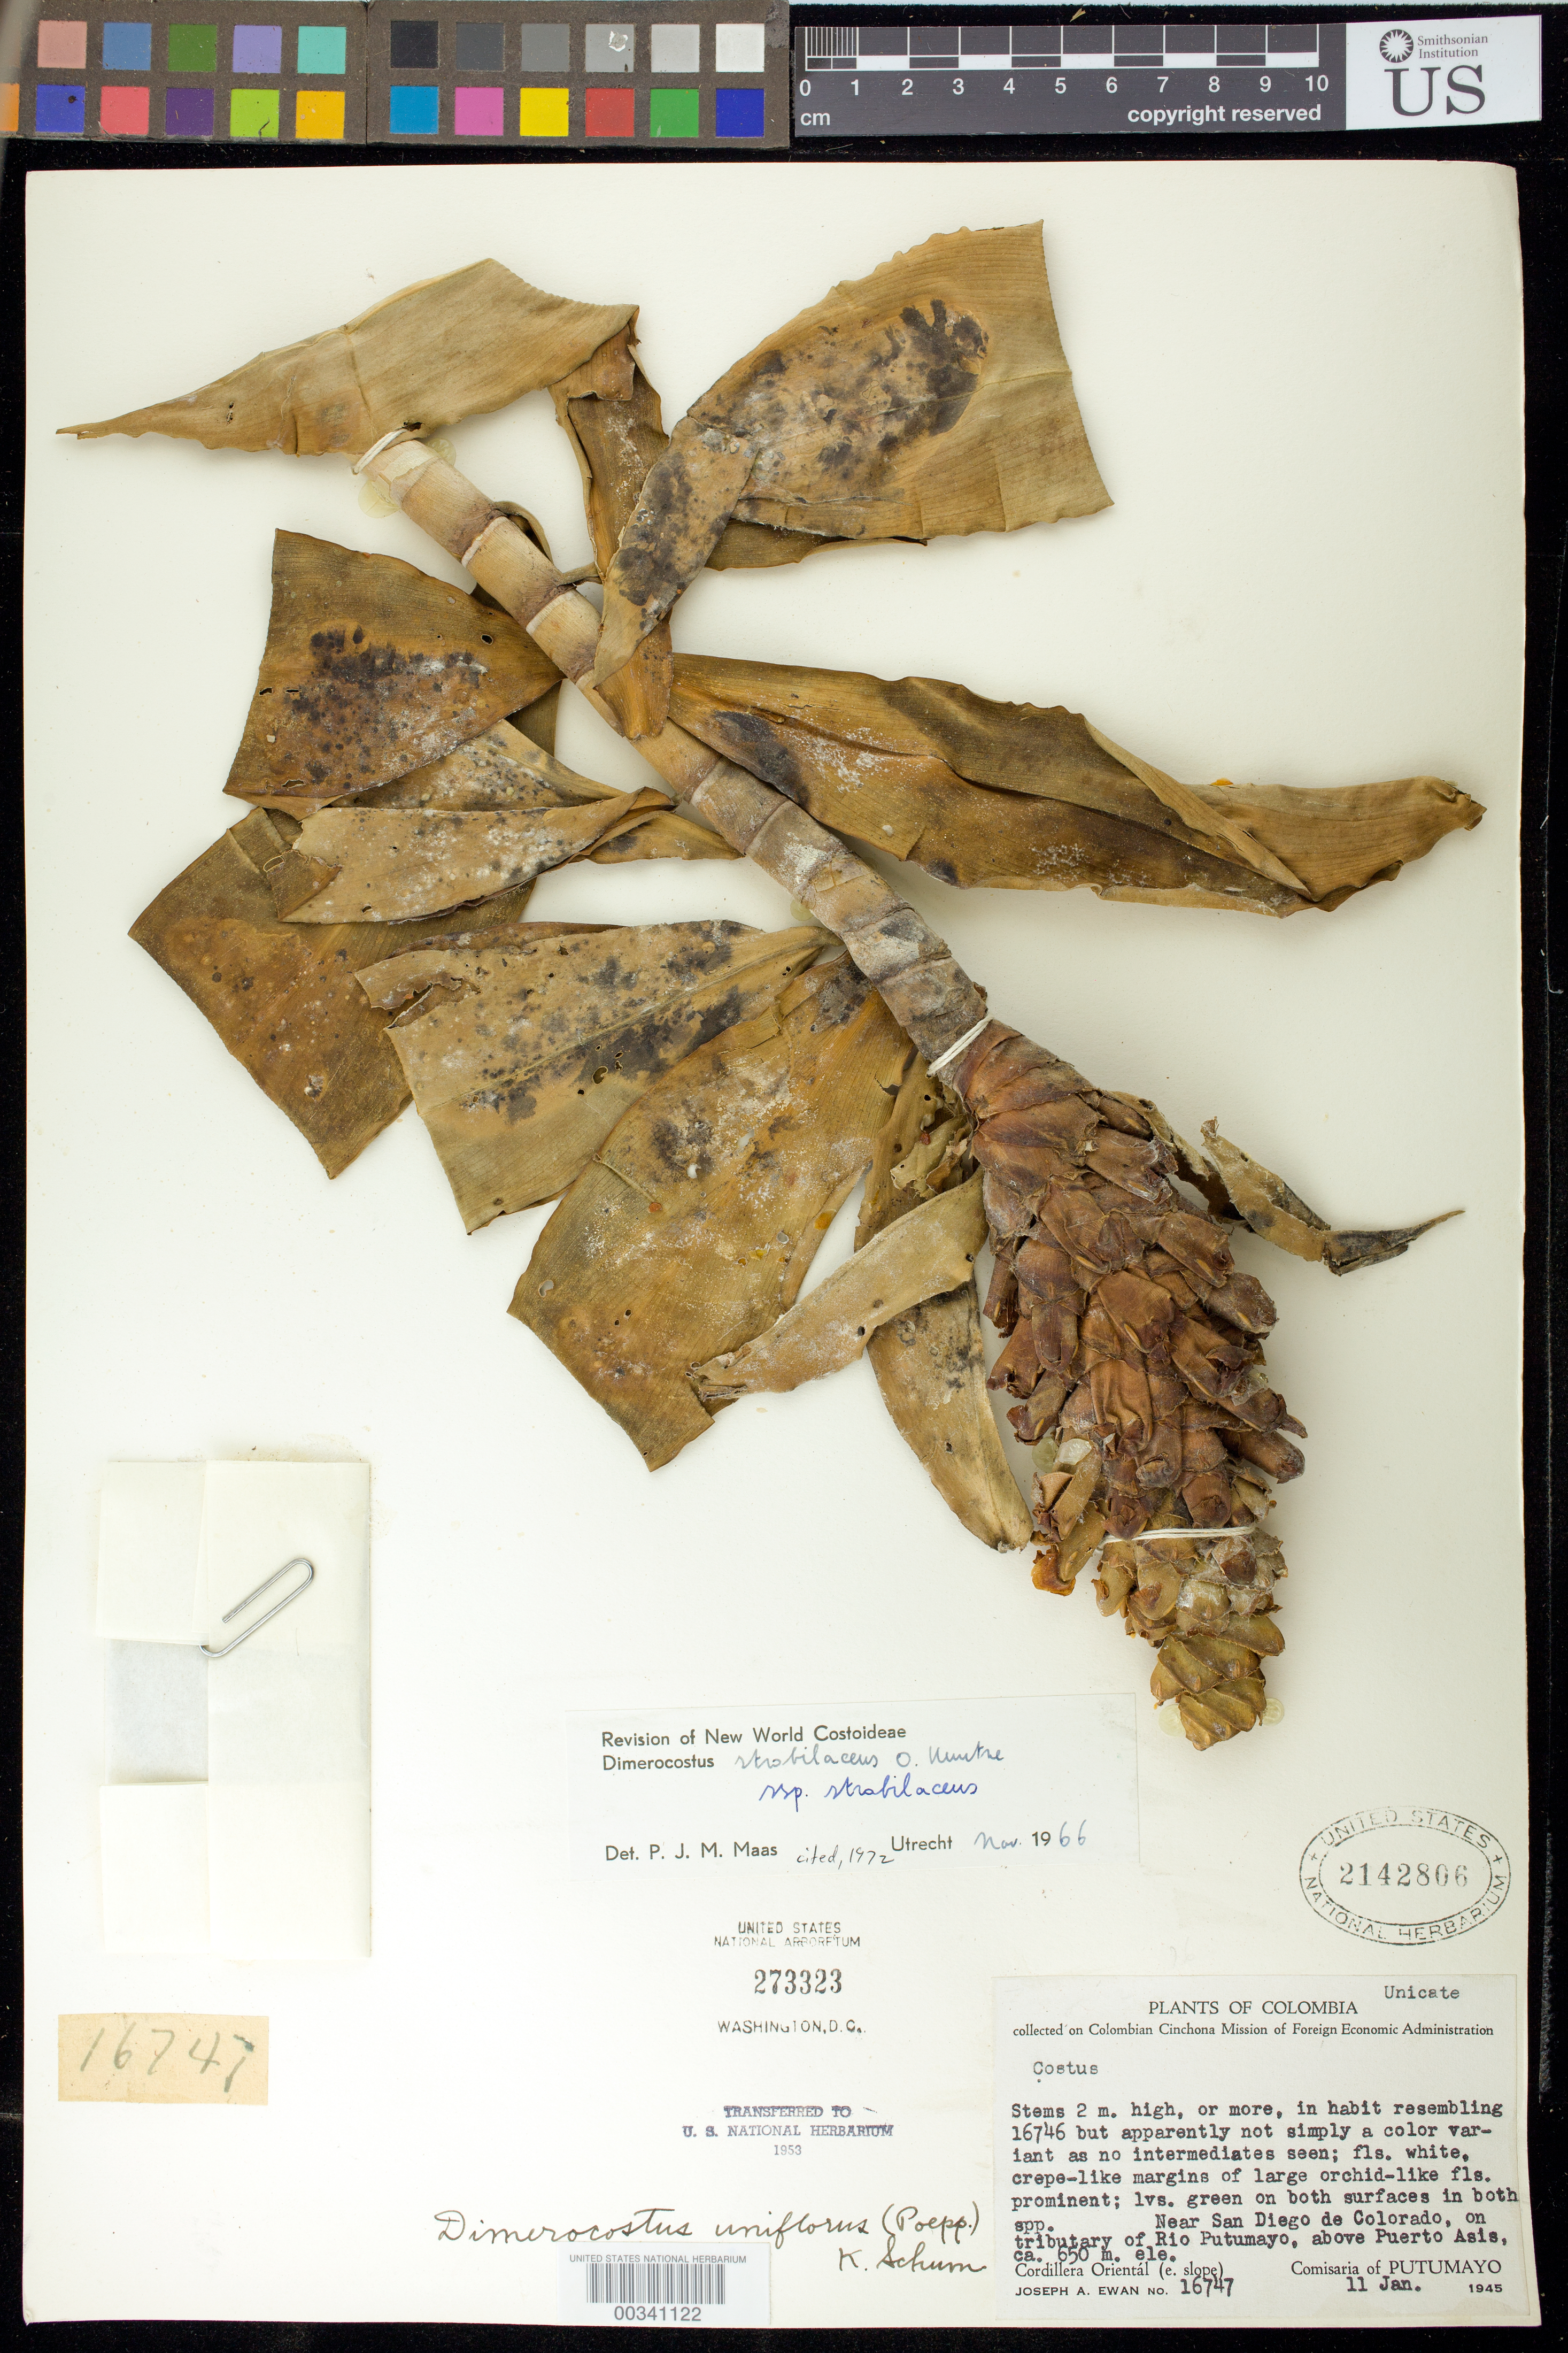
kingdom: Plantae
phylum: Tracheophyta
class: Liliopsida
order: Zingiberales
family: Costaceae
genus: Dimerocostus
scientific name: Dimerocostus strobilaceus subsp. strobilaceus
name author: Kuntze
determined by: Maas, Paul J. M.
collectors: J. A. Ewan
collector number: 16747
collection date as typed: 11 Jan 1945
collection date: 1945-01-11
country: Colombia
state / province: Putumayo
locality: Near San Diego de Colorado, on tributary of Rio Putumayo, above Puerto Asis, Cordillera Oriental (E slope)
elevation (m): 650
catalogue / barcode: US 2142806